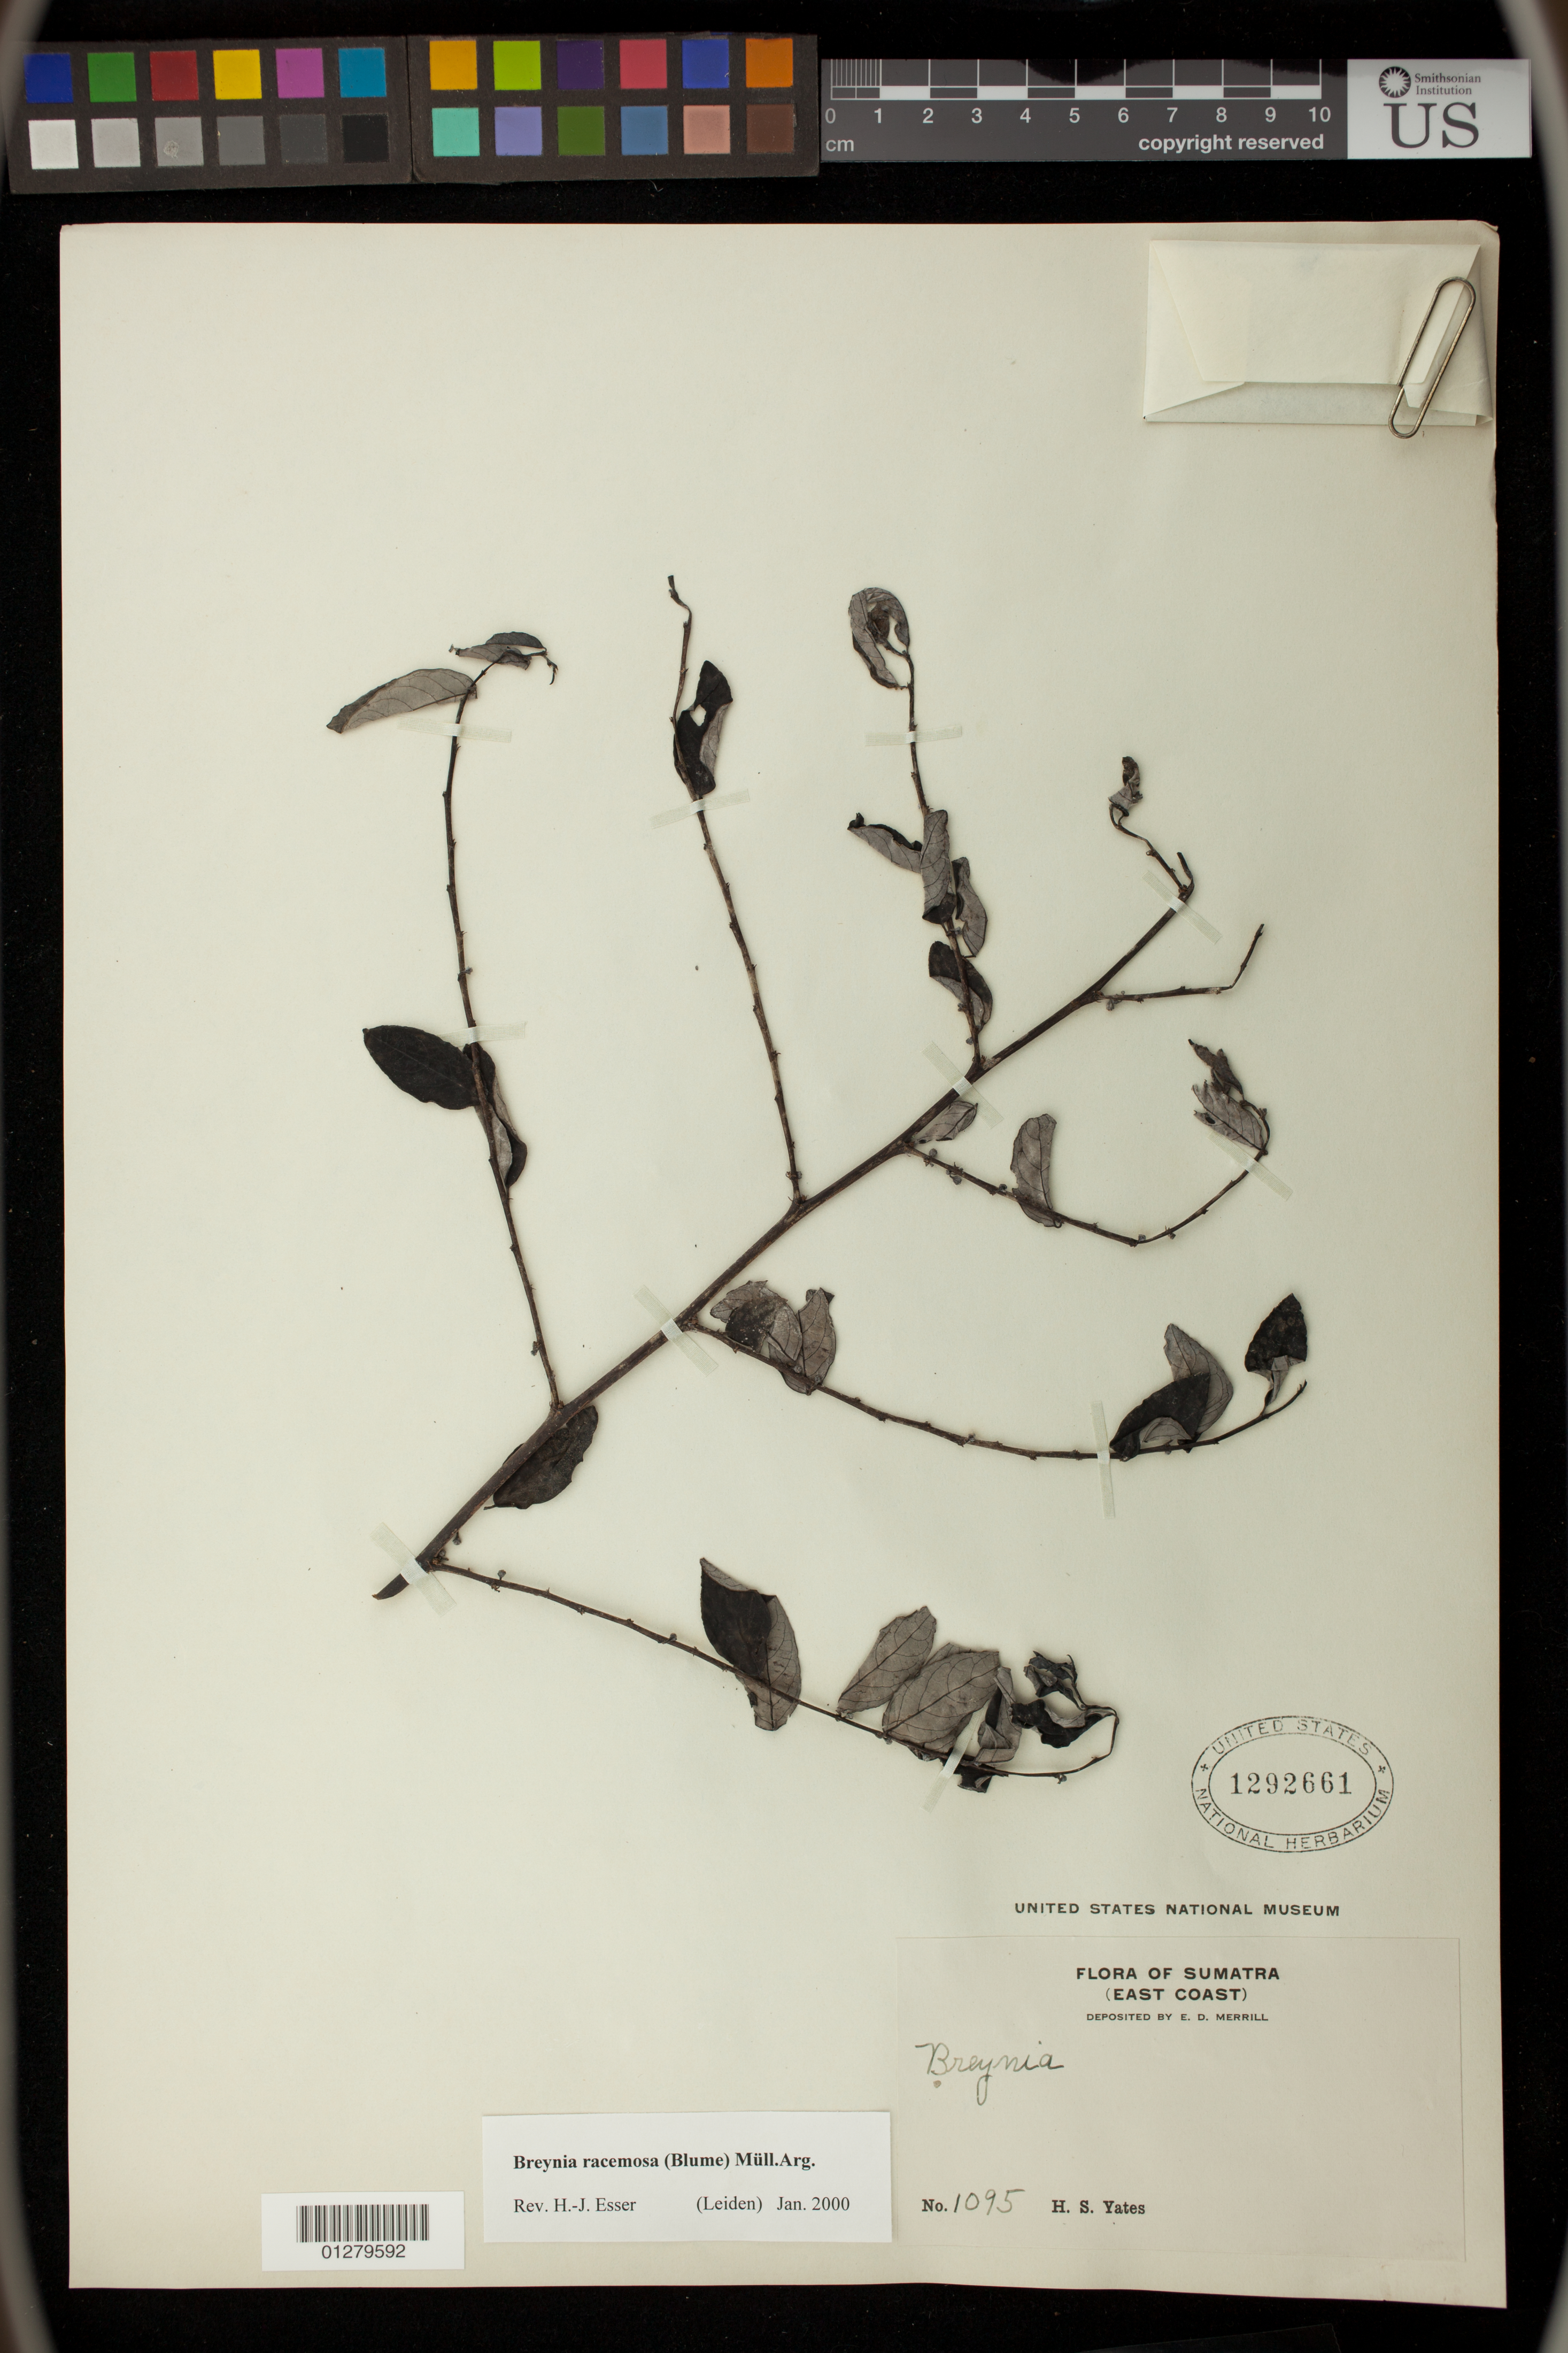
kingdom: Plantae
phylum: Tracheophyta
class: Magnoliopsida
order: Malpighiales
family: Phyllanthaceae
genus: Phyllanthus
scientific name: Phyllanthus reclinatus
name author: Roxb.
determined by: Wagner, W. L., (BOT), Smithsonian Institution - National Museum of Natural History (UNITED STATES)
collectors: H. S. Yates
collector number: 1095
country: Indonesia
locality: Sumatra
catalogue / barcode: US 1292661